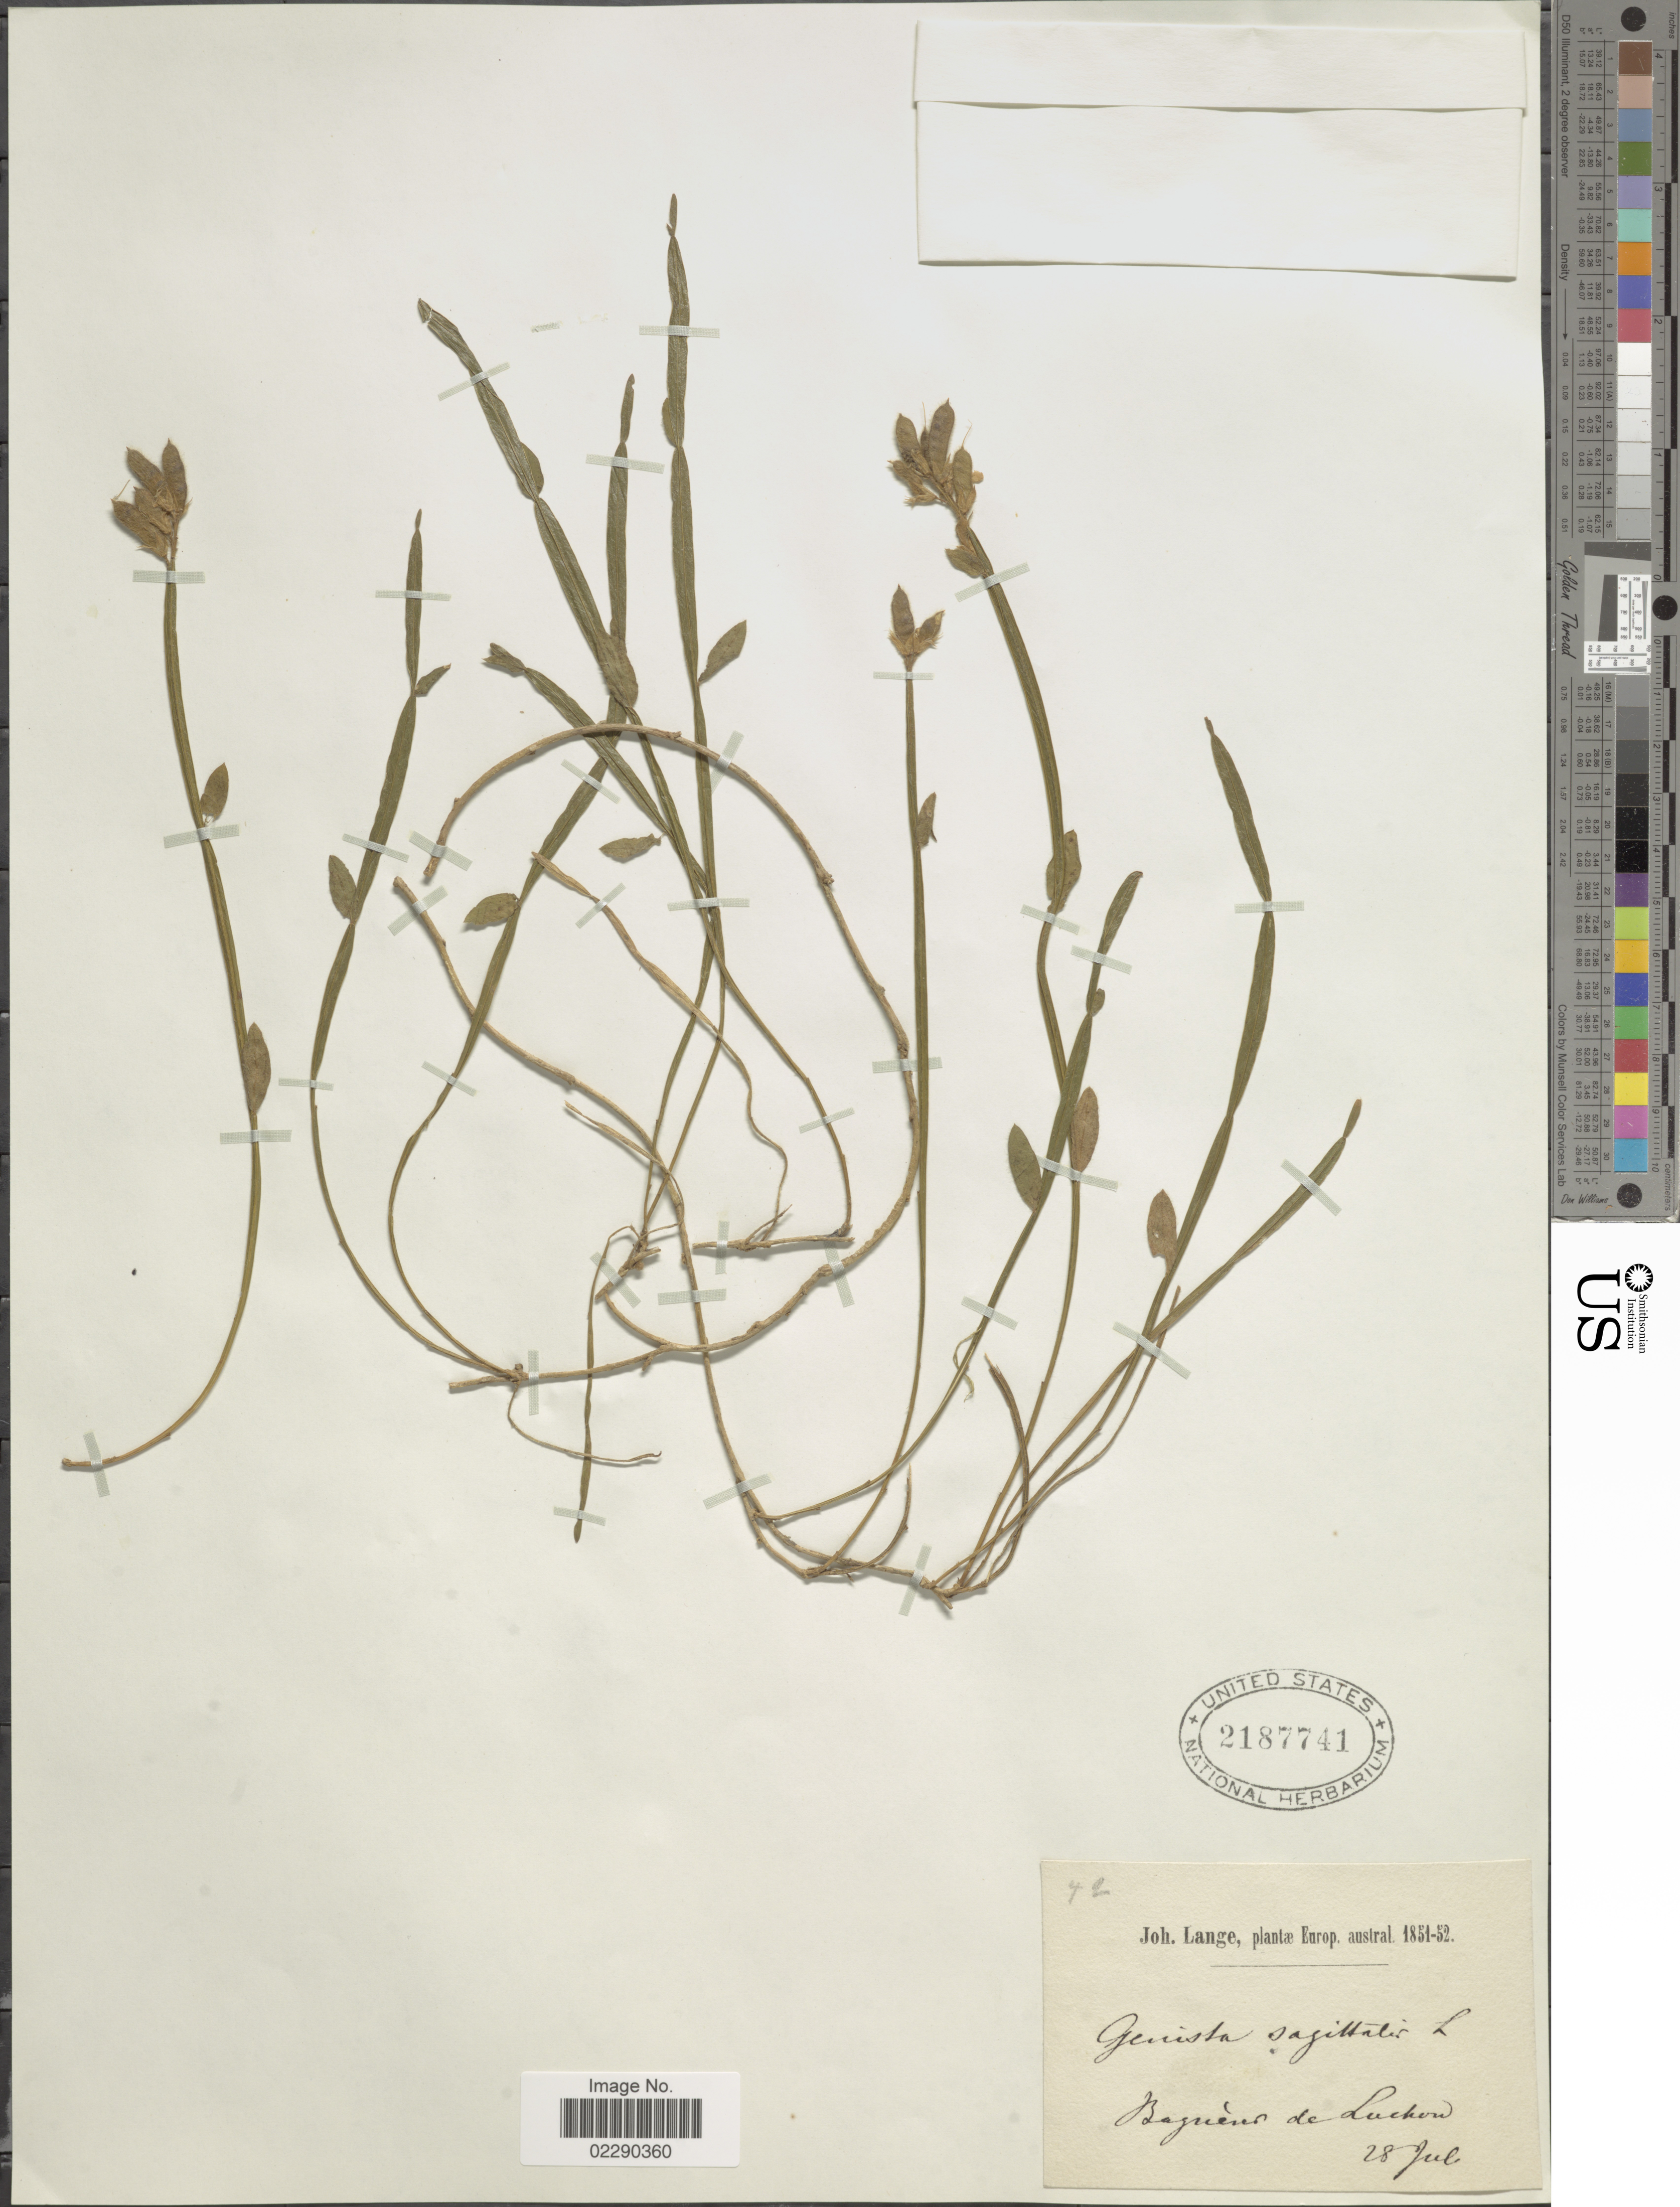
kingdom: Plantae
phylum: Tracheophyta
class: Magnoliopsida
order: Fabales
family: Fabaceae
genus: Genista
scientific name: Genista sagittalis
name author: L.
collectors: J. M. C. Lange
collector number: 42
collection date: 1851-07-28/1852-07-28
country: France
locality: Europ. Austral, Bagueres de Luchon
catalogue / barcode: US 2187741